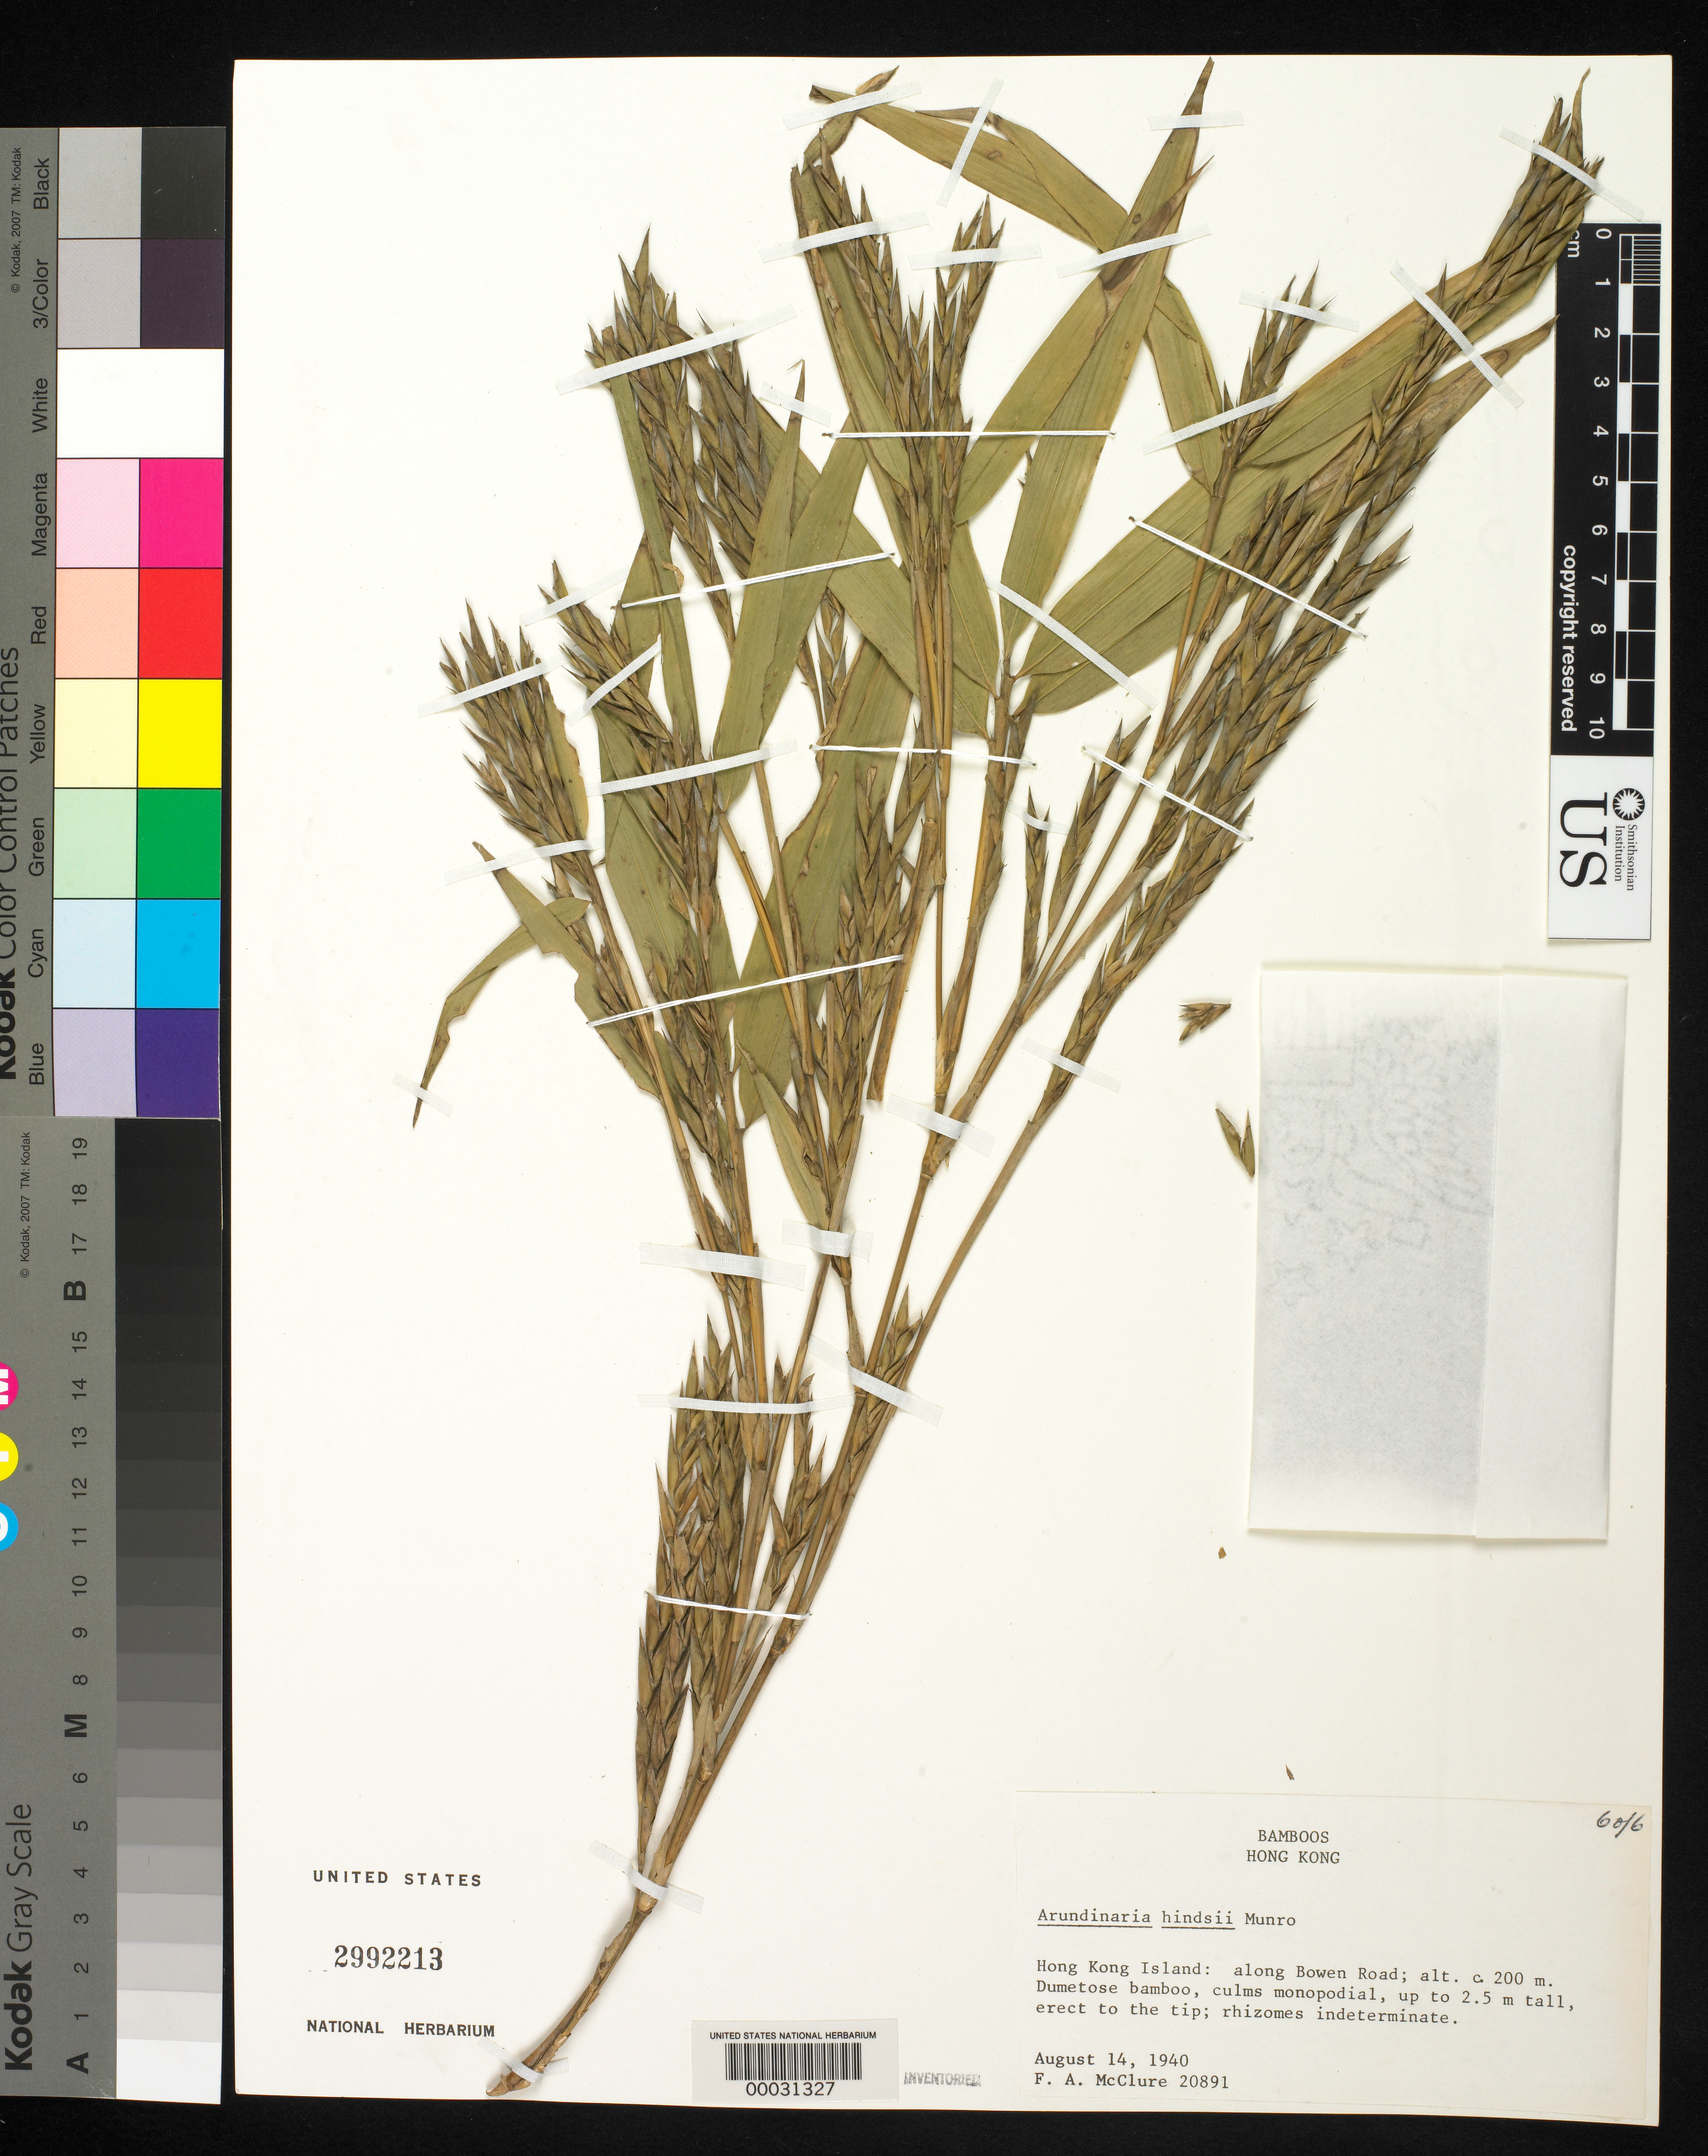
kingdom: Plantae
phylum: Tracheophyta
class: Liliopsida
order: Poales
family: Poaceae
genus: Pseudosasa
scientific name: Pseudosasa hindsii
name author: (Munro) S.L. Chen & G.Y. Sheng ex T.G. Liang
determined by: Poaceae Reorganization Project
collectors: F. A. McClure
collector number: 20891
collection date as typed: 14 Aug 1940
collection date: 1940-08-14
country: China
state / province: Hong Kong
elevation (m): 200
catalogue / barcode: US 2992213